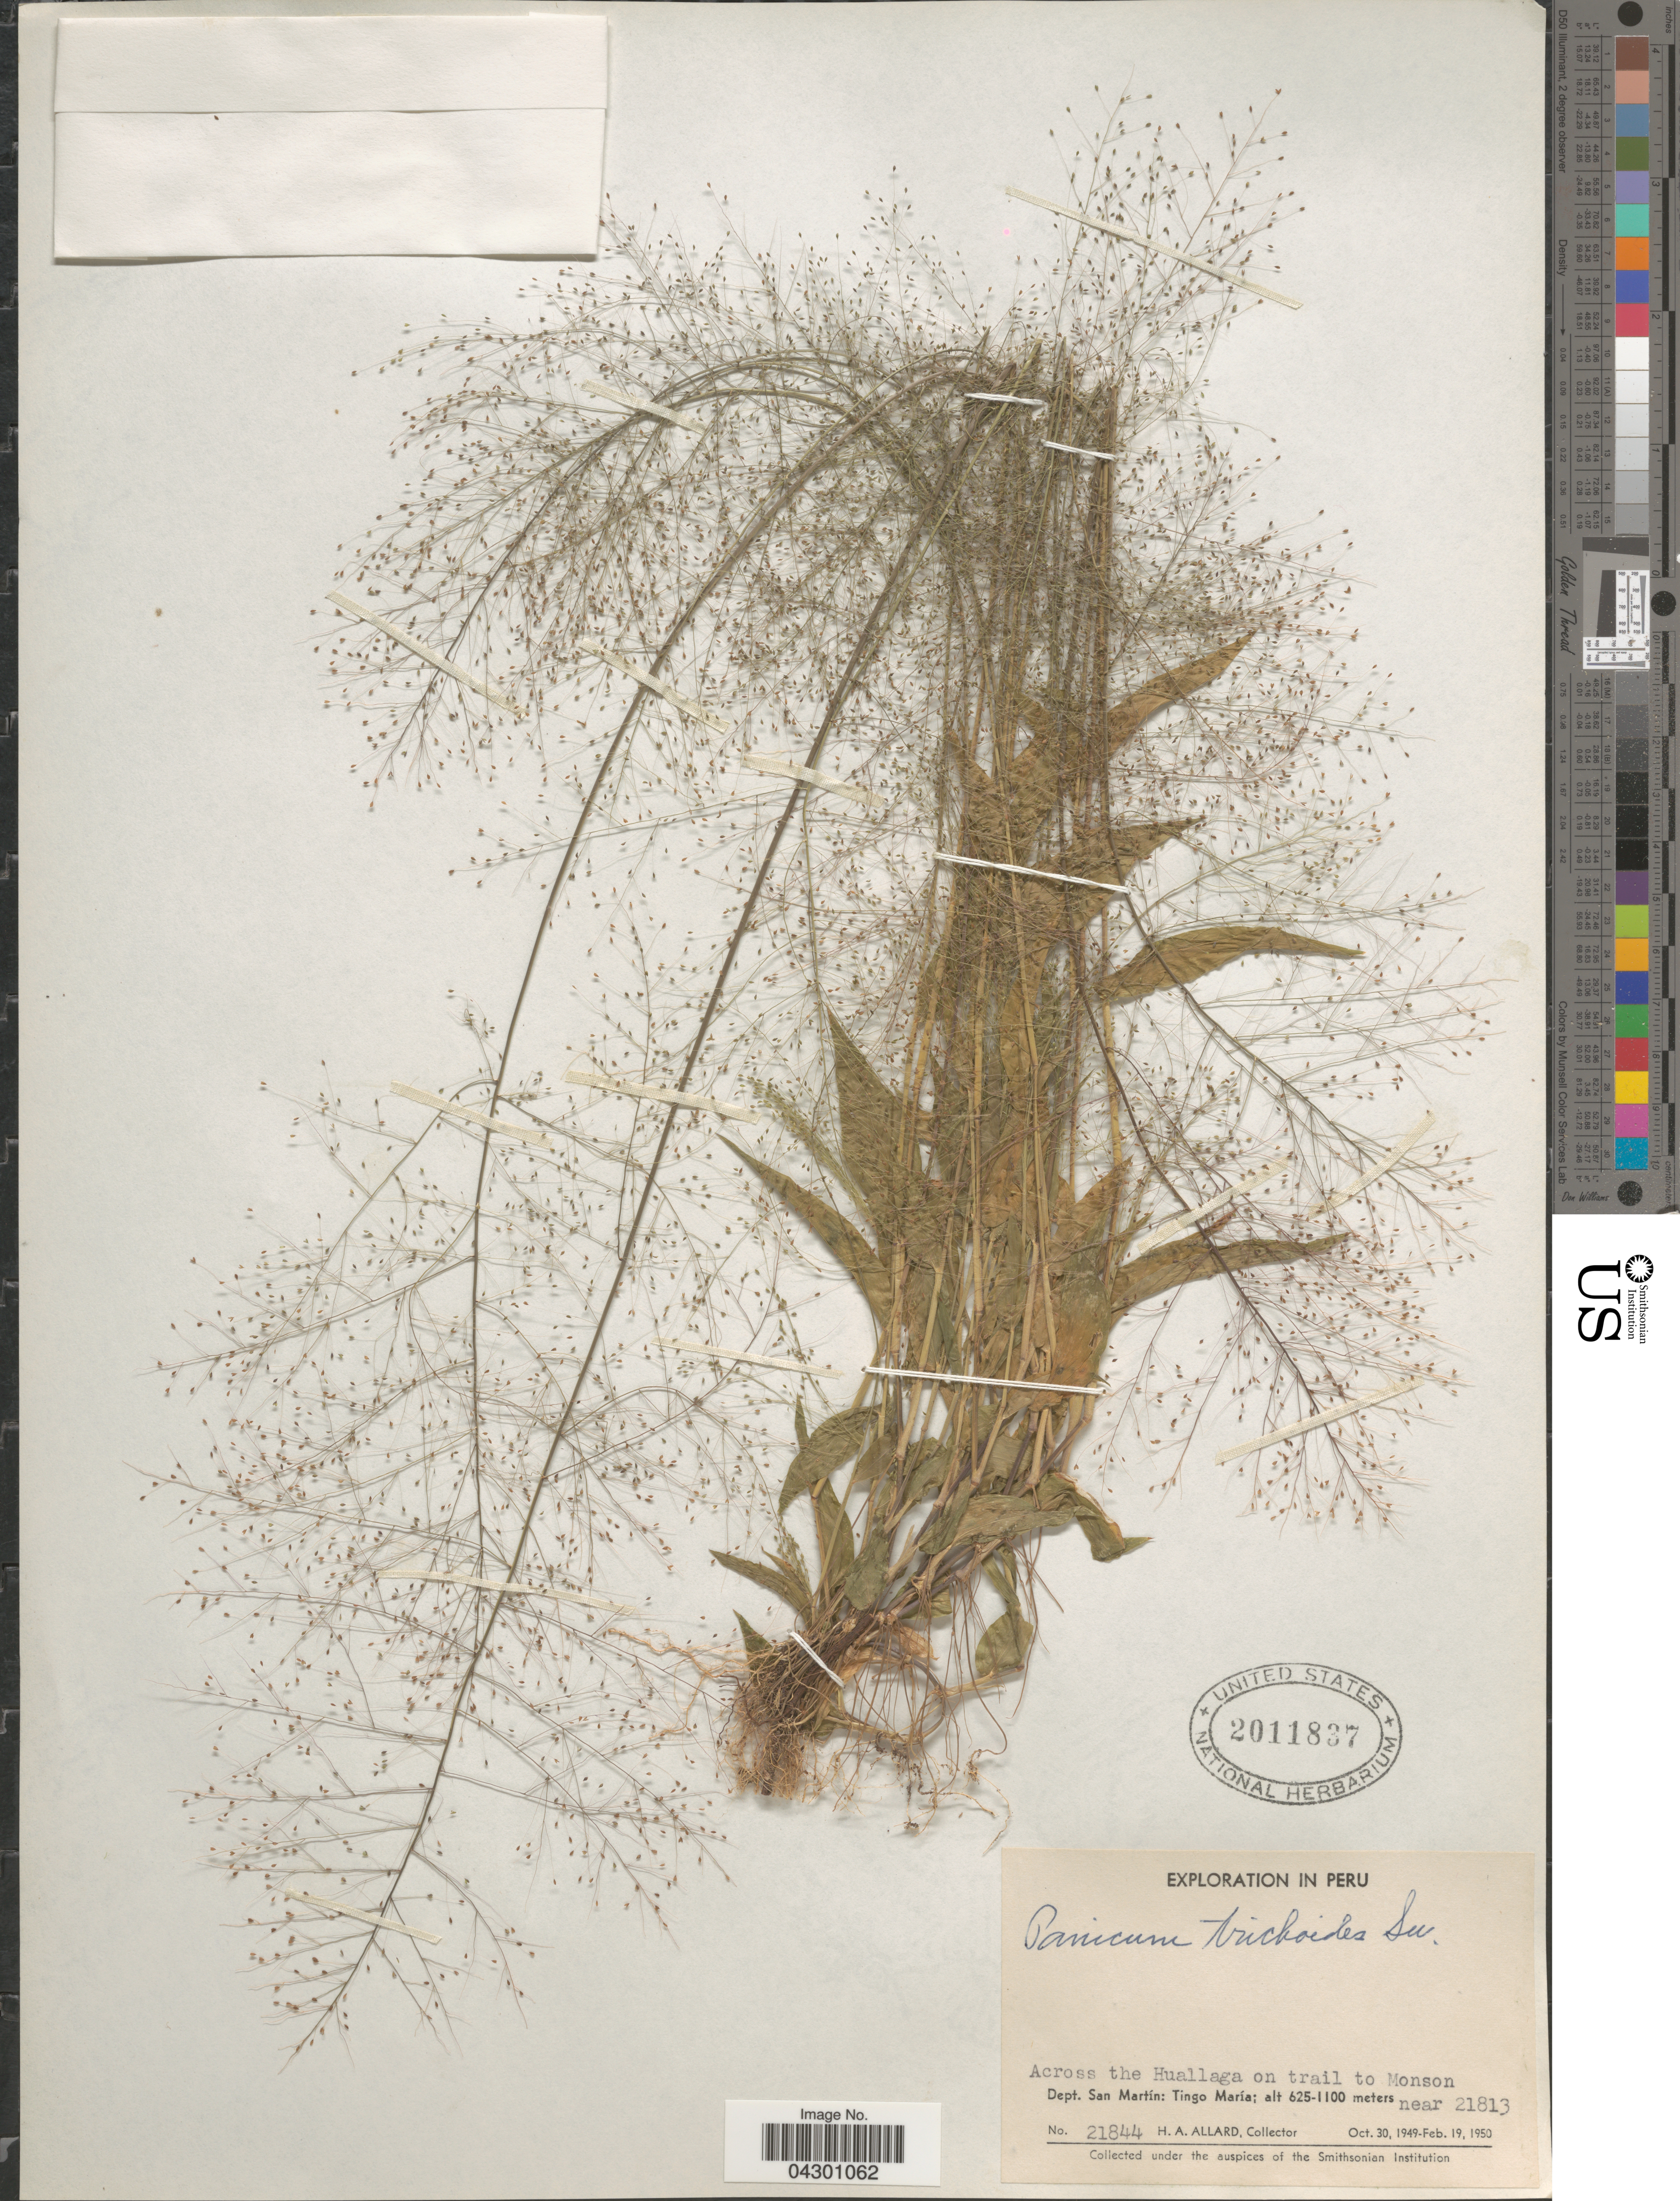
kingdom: Plantae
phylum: Tracheophyta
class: Liliopsida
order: Poales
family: Poaceae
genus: Panicum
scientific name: Panicum trichoides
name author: Sw.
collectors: H. A. Allard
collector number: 21844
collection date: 1949-10-30/1950-02-19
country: Peru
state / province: San Martín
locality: Exploration in Peru. Across the Huallaga on trail to Monson. Dept. San Martín: Tingo María; near 21813.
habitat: across the river on trail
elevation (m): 625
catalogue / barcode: US 2011837